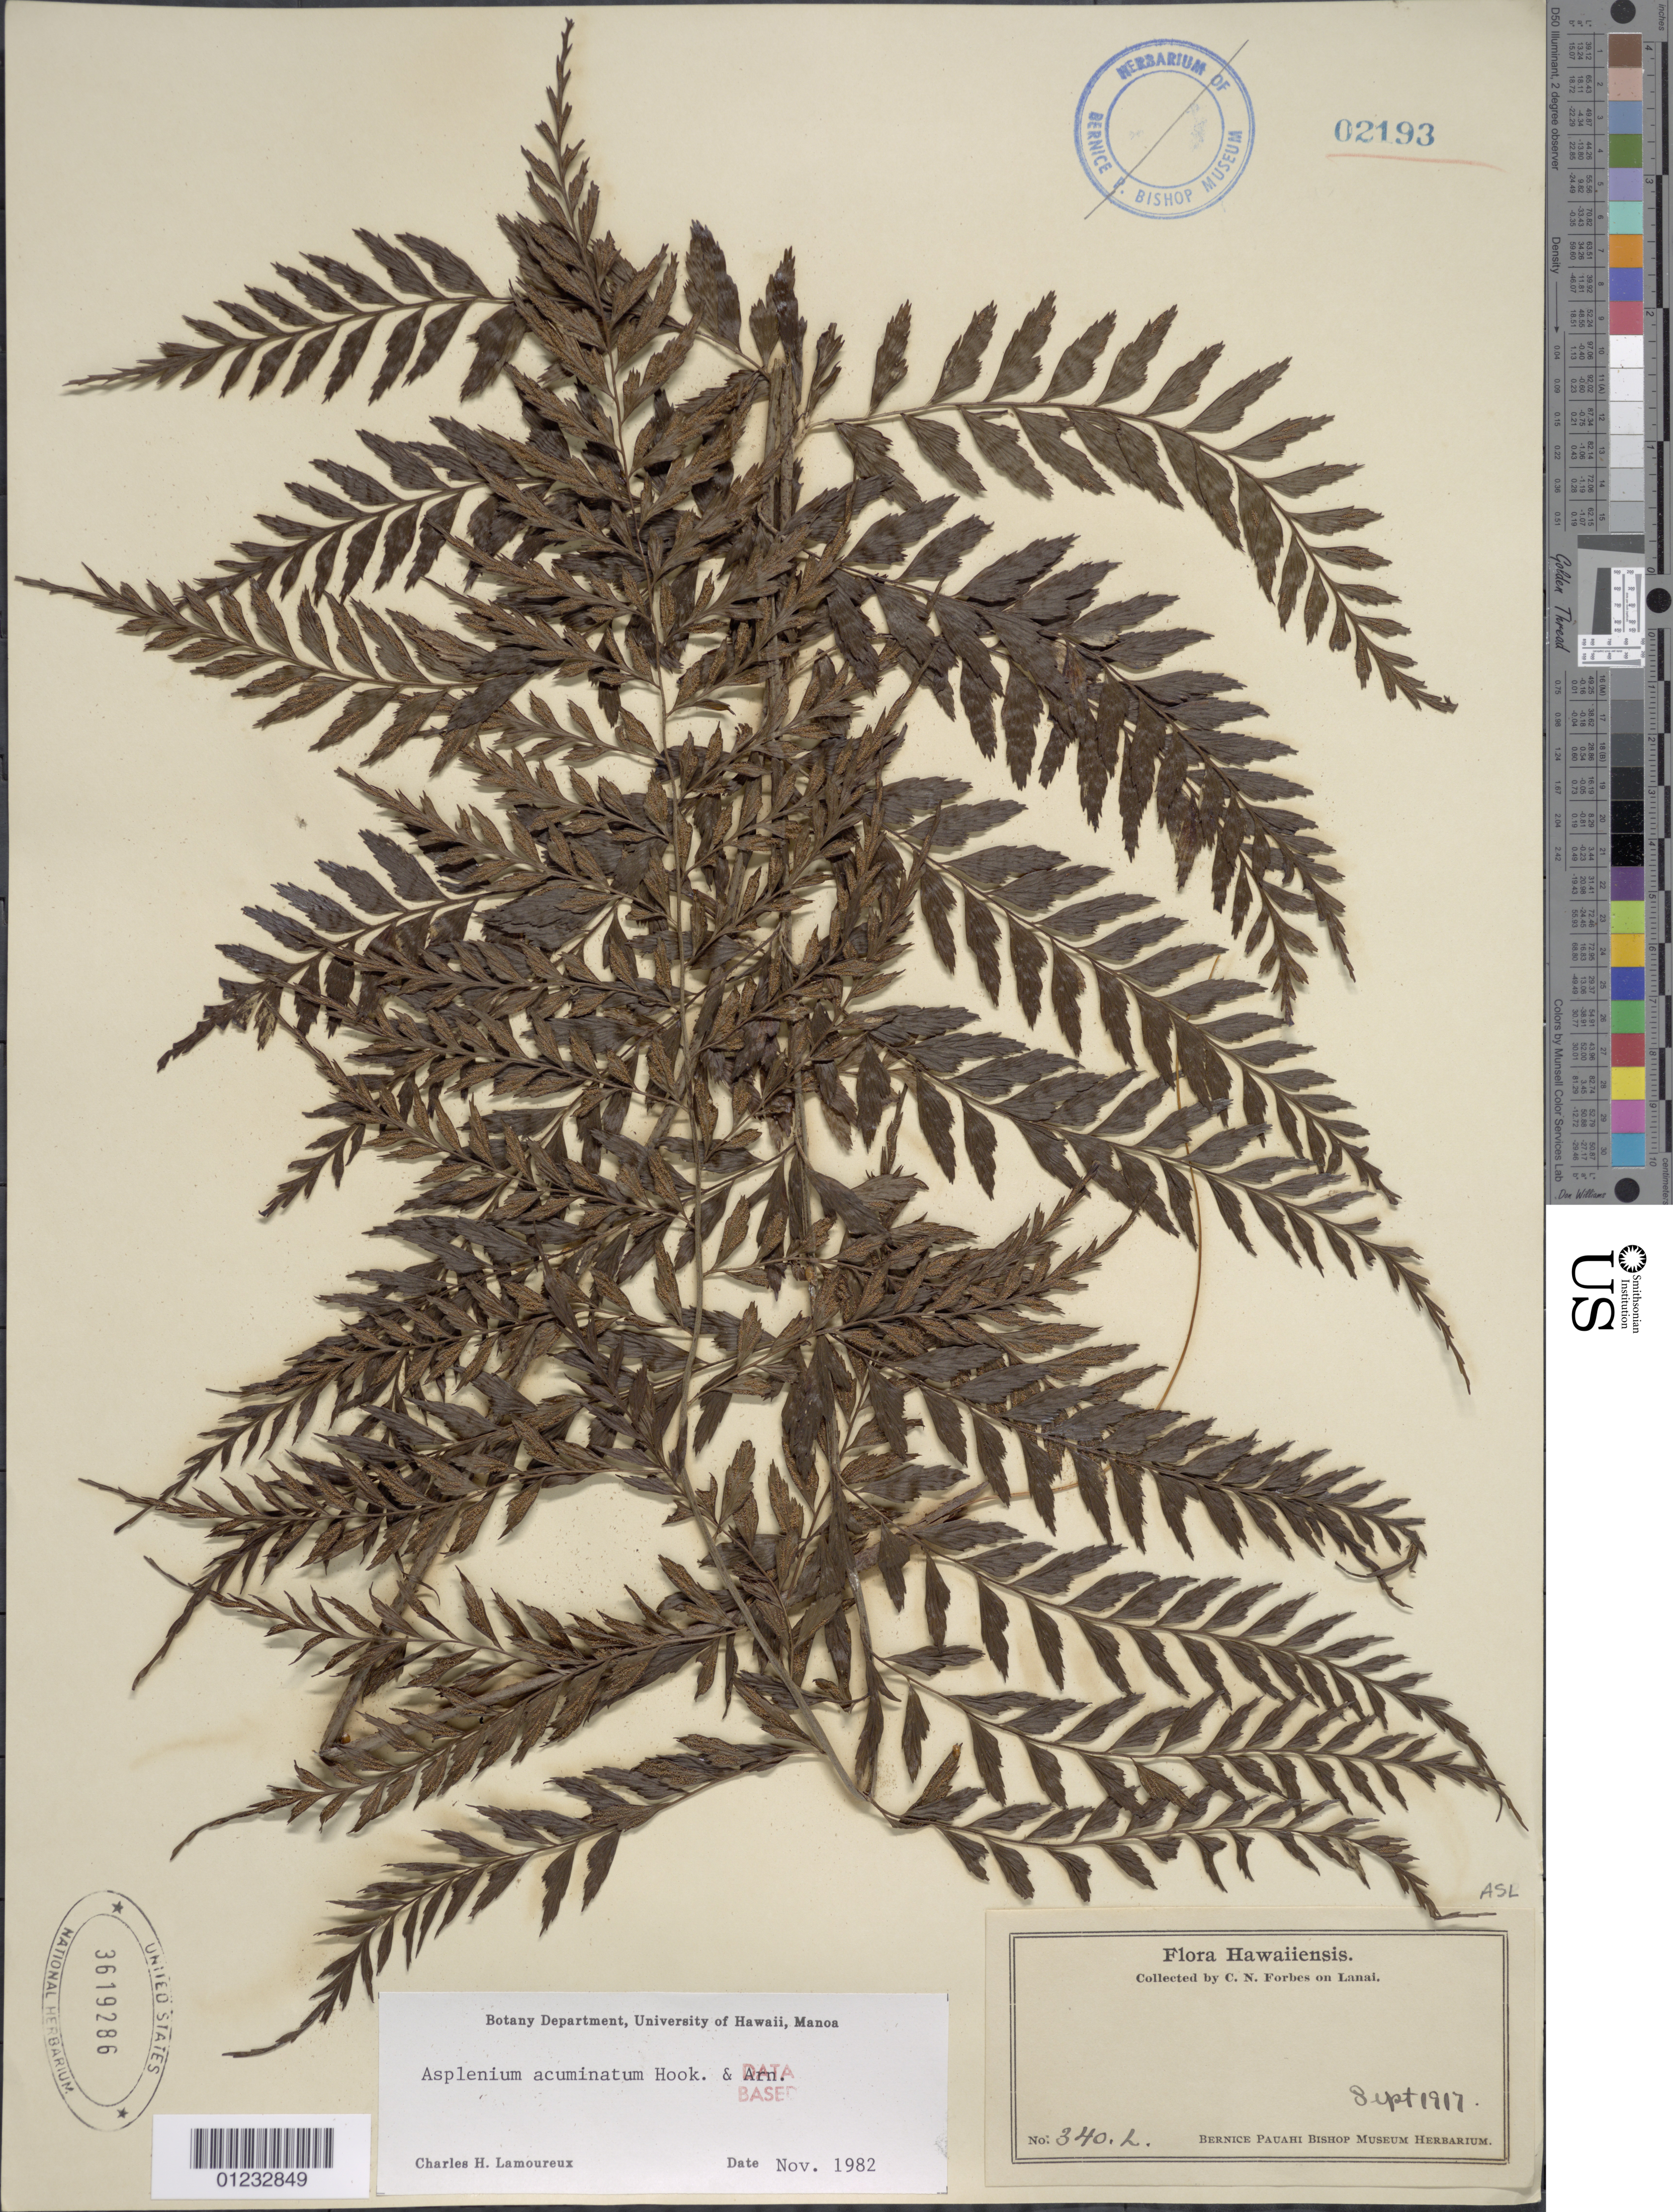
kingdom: Plantae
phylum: Tracheophyta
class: Polypodiopsida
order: Polypodiales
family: Aspleniaceae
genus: Asplenium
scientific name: Asplenium acuminatum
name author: Hook. & Arn.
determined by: Lamoureux, C. H.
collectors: C. N. Forbes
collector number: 340.L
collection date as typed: Sep 1917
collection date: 1917-09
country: United States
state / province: Hawaii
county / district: Maui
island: Lana'i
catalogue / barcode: US 3619286